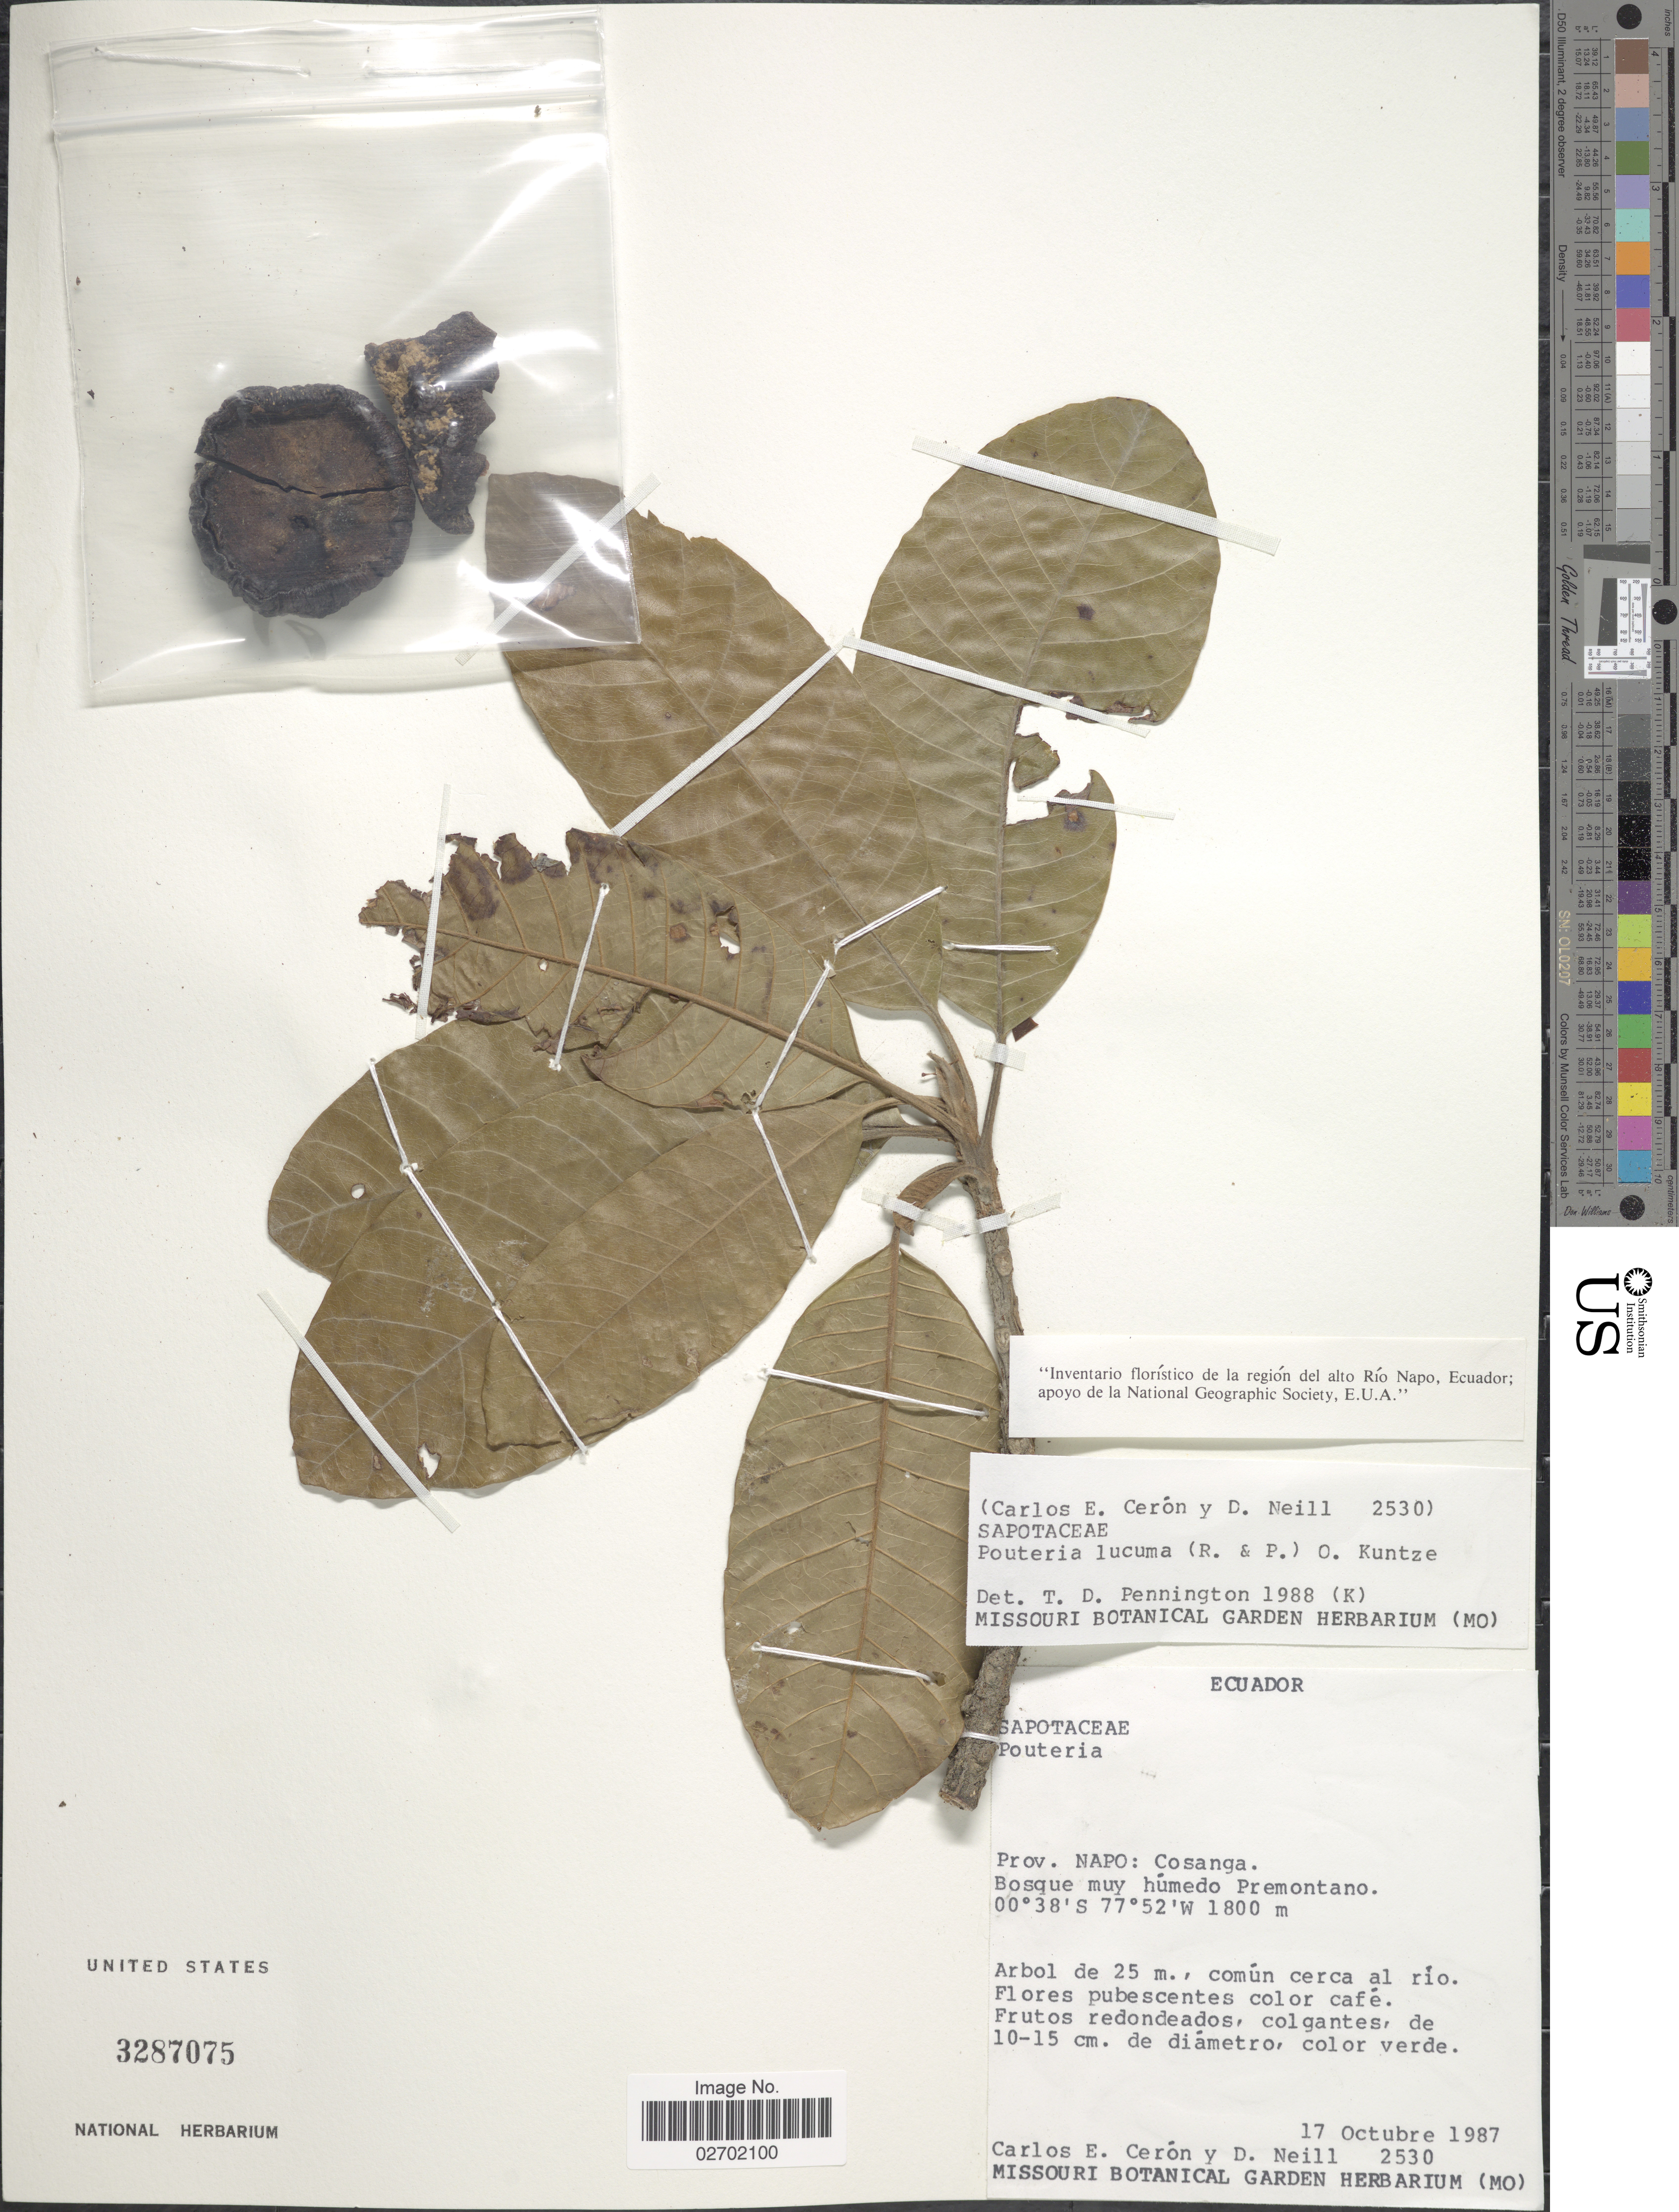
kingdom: Plantae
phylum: Tracheophyta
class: Magnoliopsida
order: Ericales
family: Sapotaceae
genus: Pouteria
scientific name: Pouteria lucuma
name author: (Ruiz & Pav.) Kuntze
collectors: C. E. Cerón M. & D. Neill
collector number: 2530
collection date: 1987-10-17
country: Ecuador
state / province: Napo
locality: Cosanga. Bosque muy húmedo Premontano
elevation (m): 1800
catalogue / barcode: US 3287075